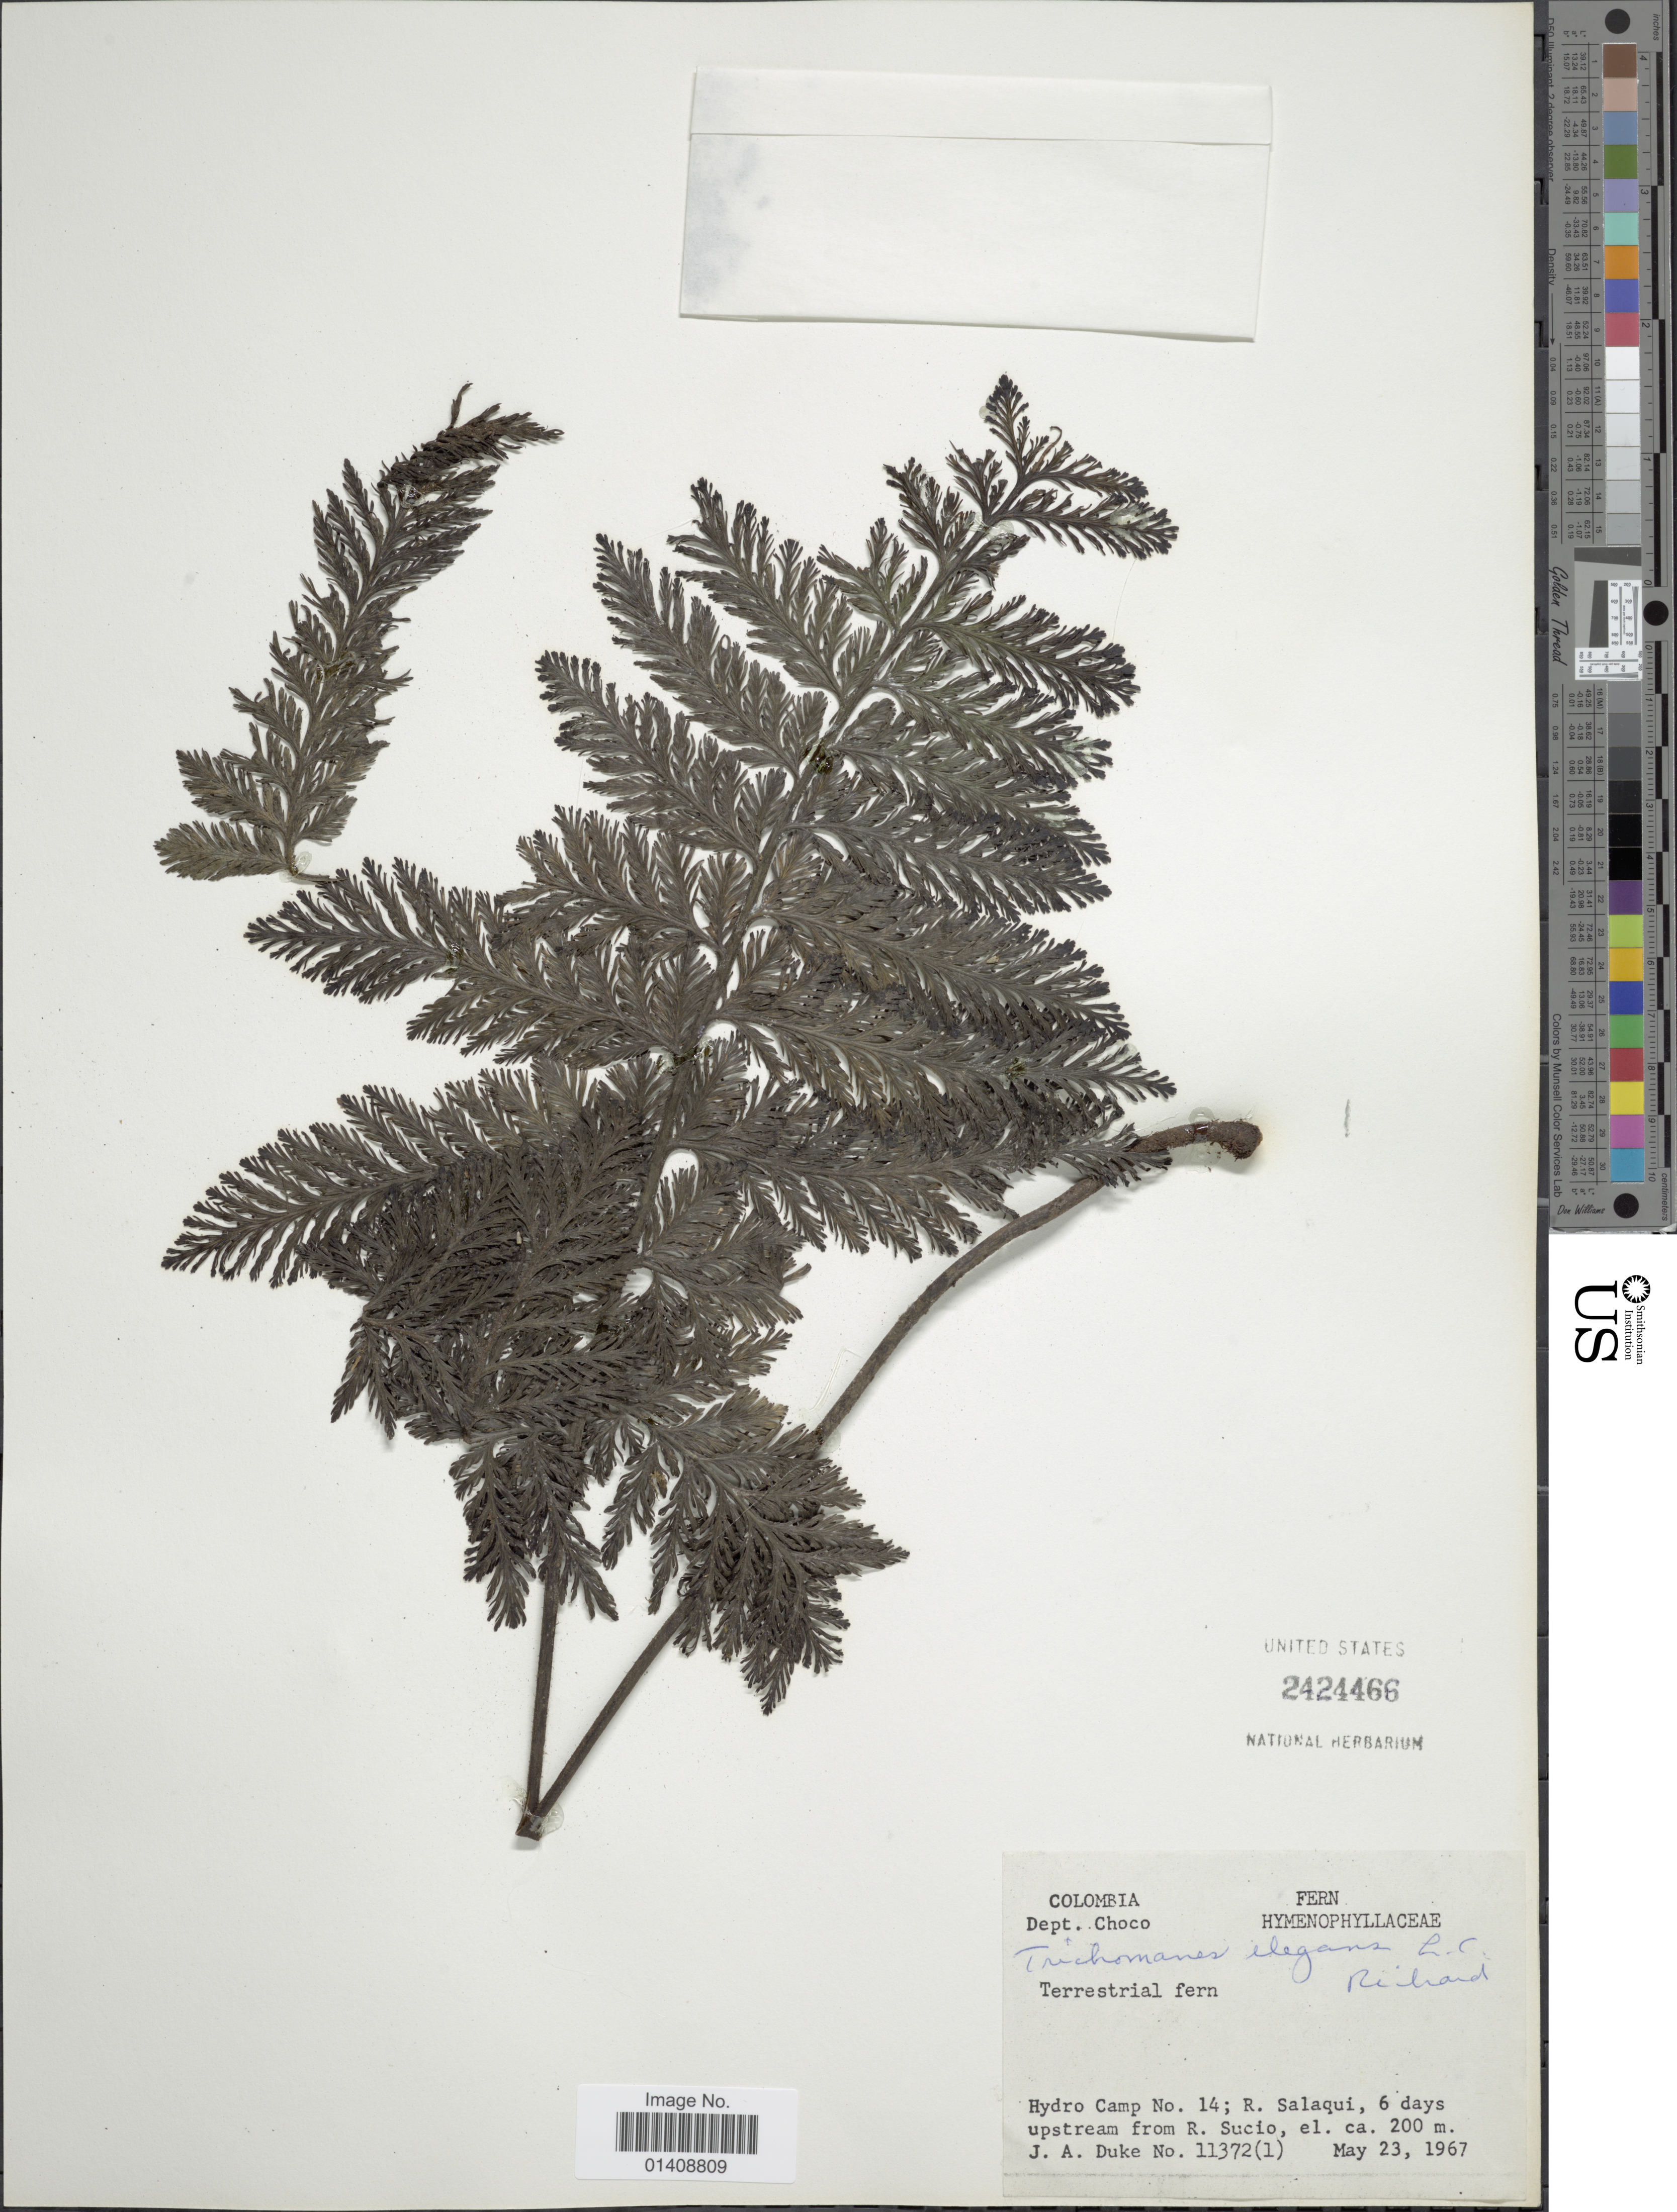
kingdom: Plantae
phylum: Tracheophyta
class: Polypodiopsida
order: Hymenophyllales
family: Hymenophyllaceae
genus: Trichomanes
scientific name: Trichomanes elegans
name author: Rich.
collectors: J. A. Duke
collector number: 11372(1)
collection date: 1967-05-23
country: Colombia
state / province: Chocó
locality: Hydro Camp No. 14; R. Salaqui, 6 days upstream from R. Sucio.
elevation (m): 200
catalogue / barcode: US 2424466